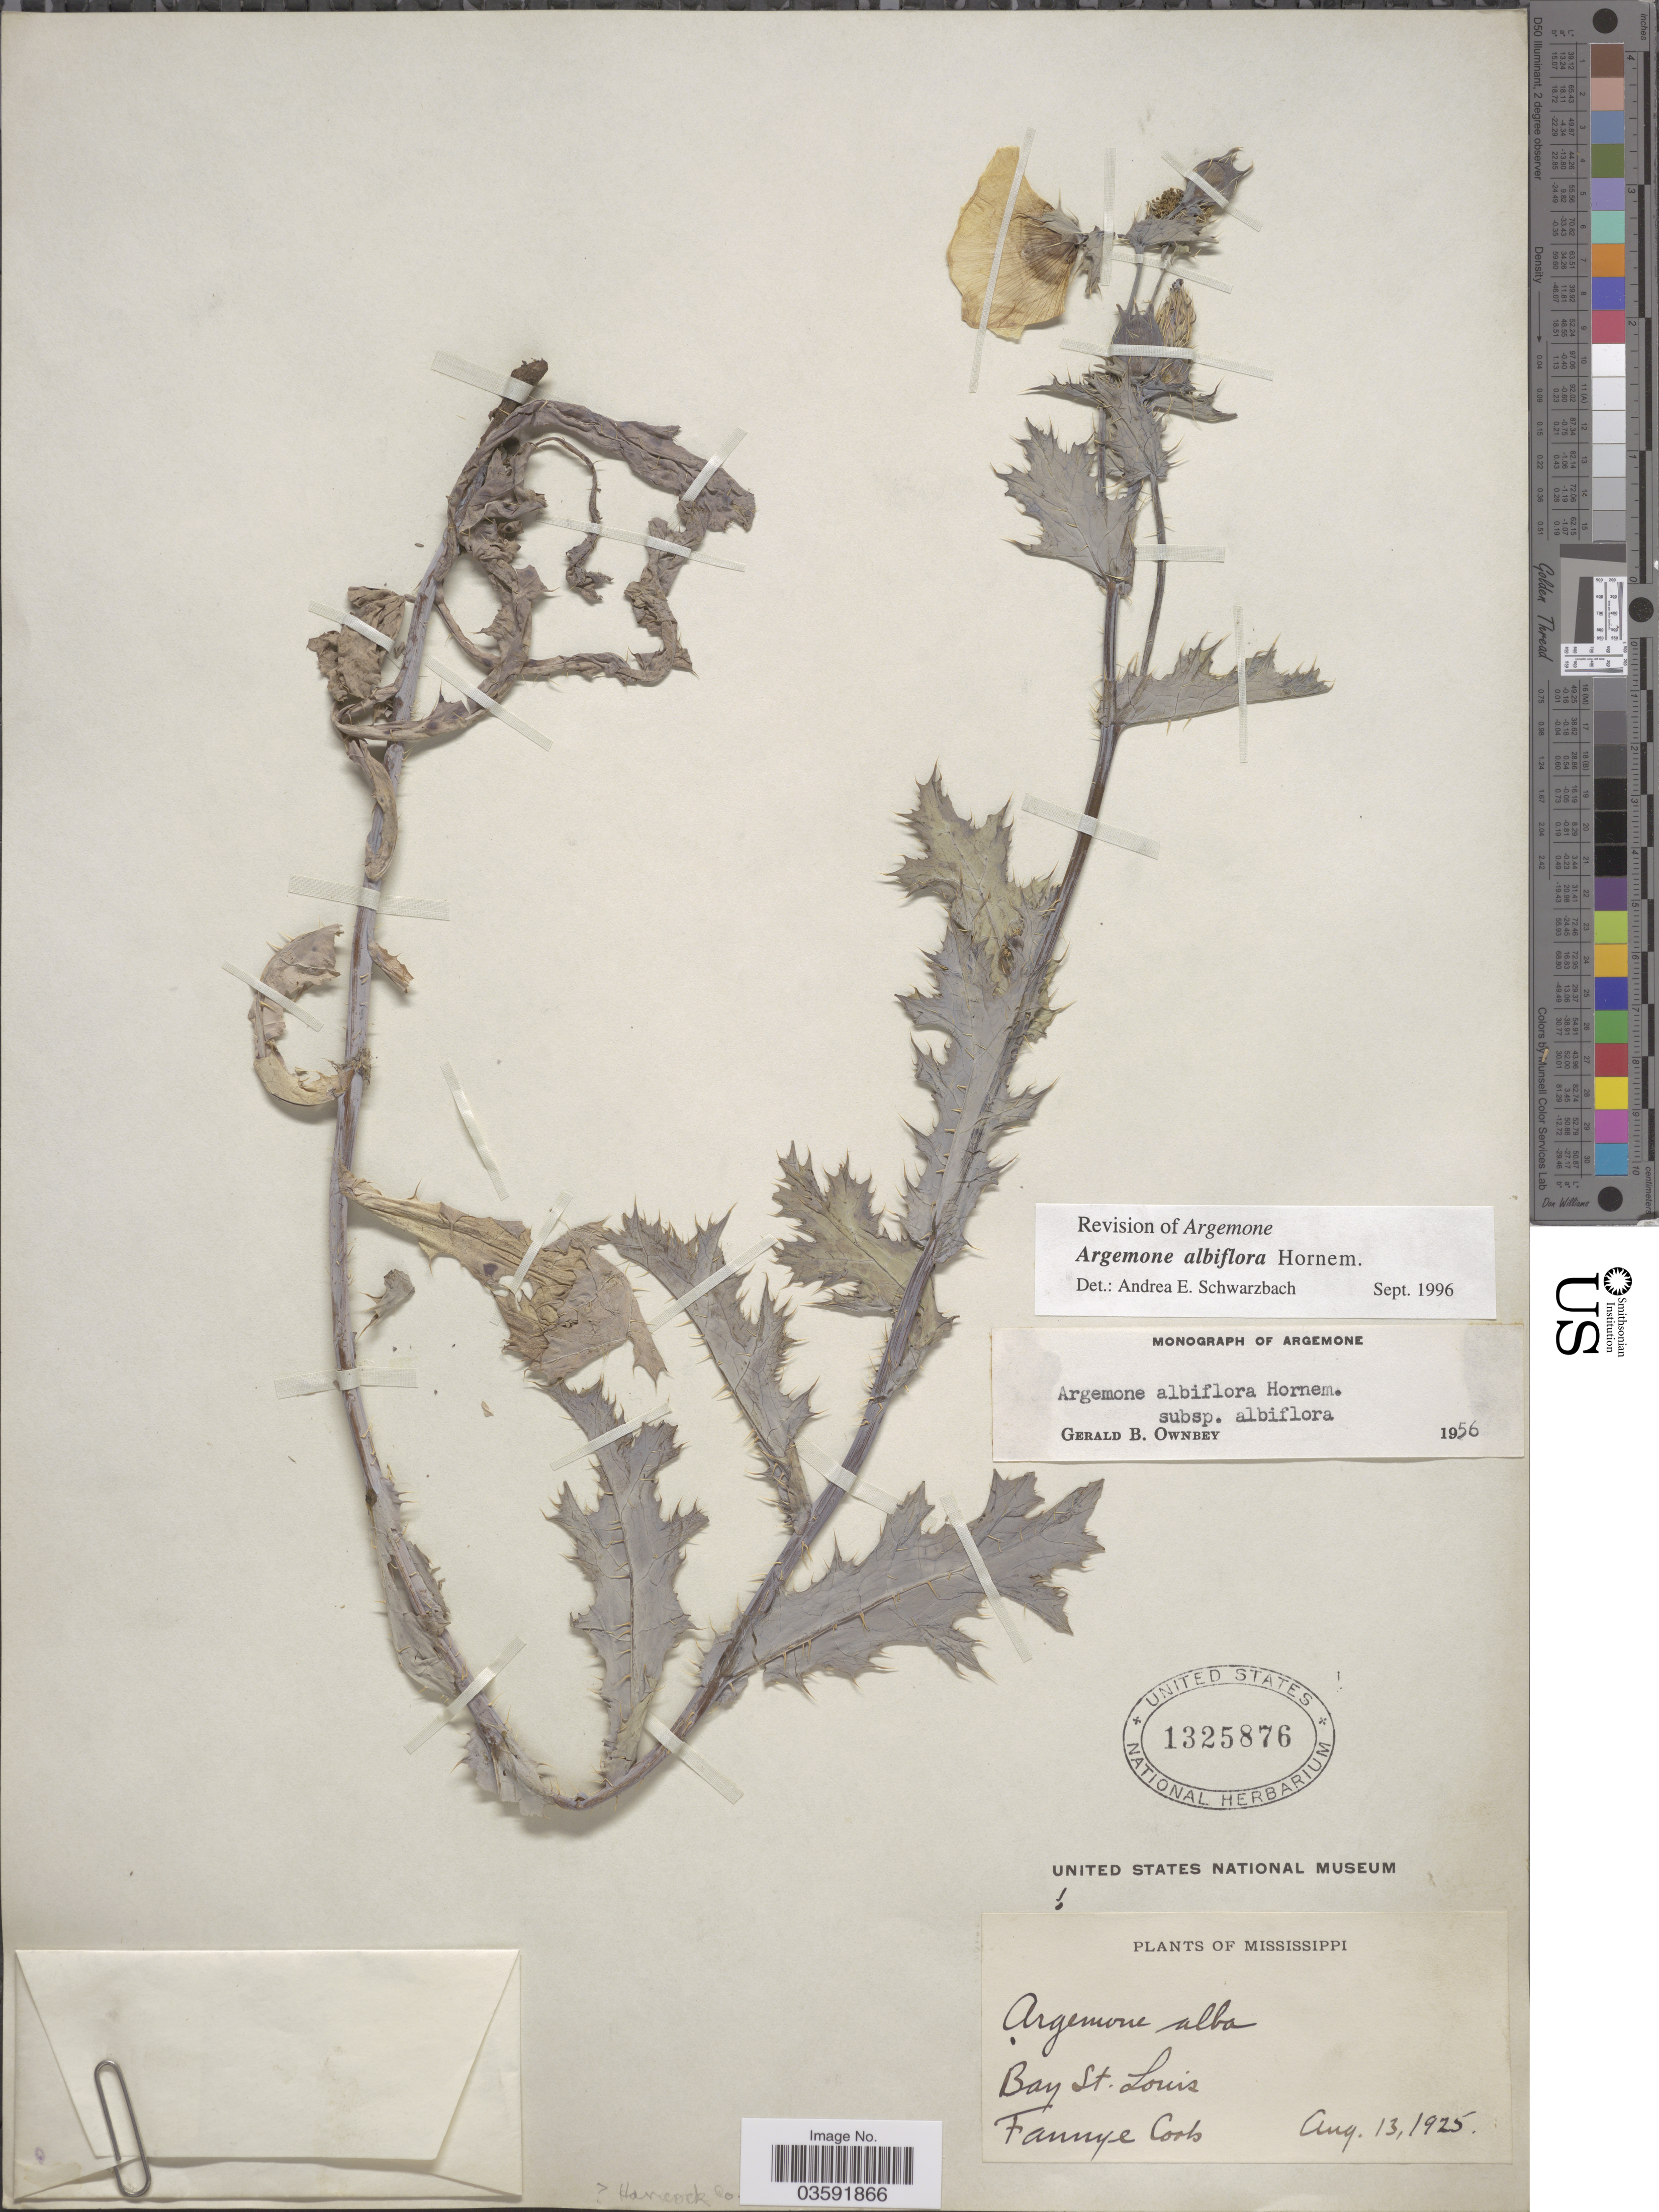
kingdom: Plantae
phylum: Tracheophyta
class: Magnoliopsida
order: Ranunculales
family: Papaveraceae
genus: Argemone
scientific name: Argemone albiflora subsp. albiflora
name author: Hornem.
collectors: F. A. Cook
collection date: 1925-08-13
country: United States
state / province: Mississippi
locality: Bay St. Louis. Hancock Co.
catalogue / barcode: US 1325876